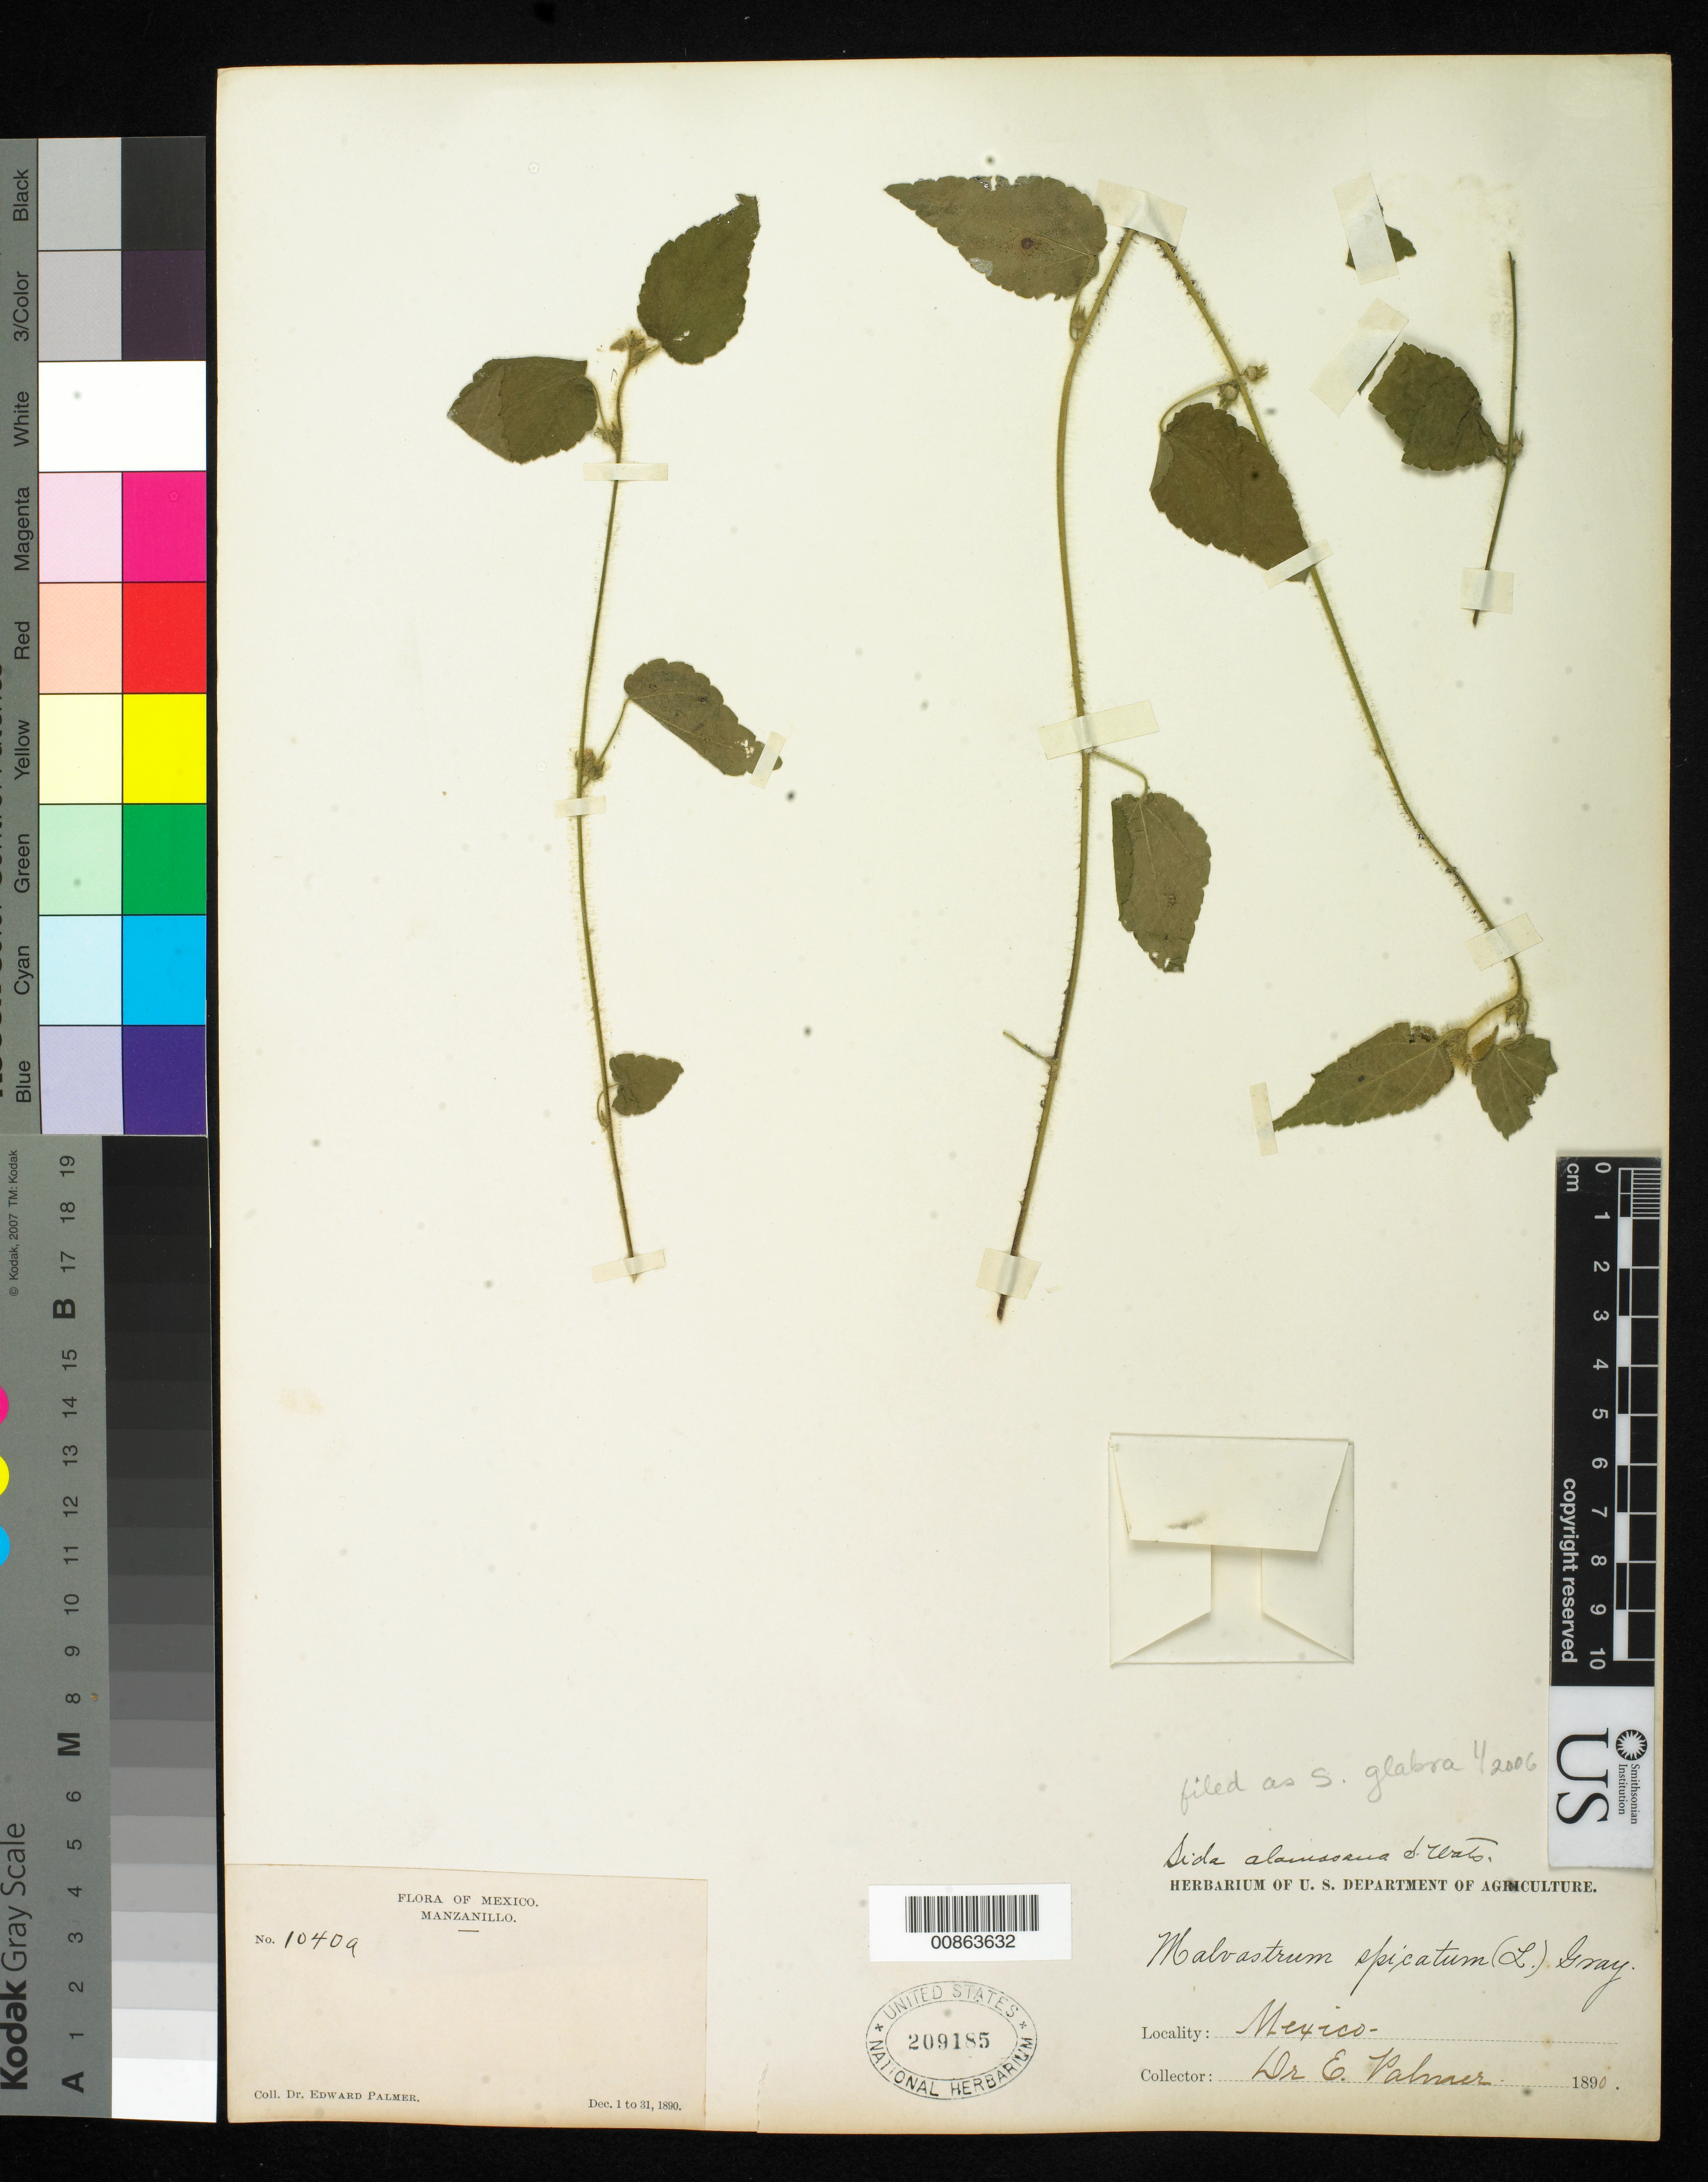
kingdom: Plantae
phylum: Tracheophyta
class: Magnoliopsida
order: Malvales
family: Malvaceae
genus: Sida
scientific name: Sida glabra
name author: Mill.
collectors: E. Palmer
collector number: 1040a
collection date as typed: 01 Dec 1890 to 31 Dec 1890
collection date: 1890-12-01/1890-12-31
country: Mexico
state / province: Colima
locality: Manzanillo, Colima.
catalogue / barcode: US 209185